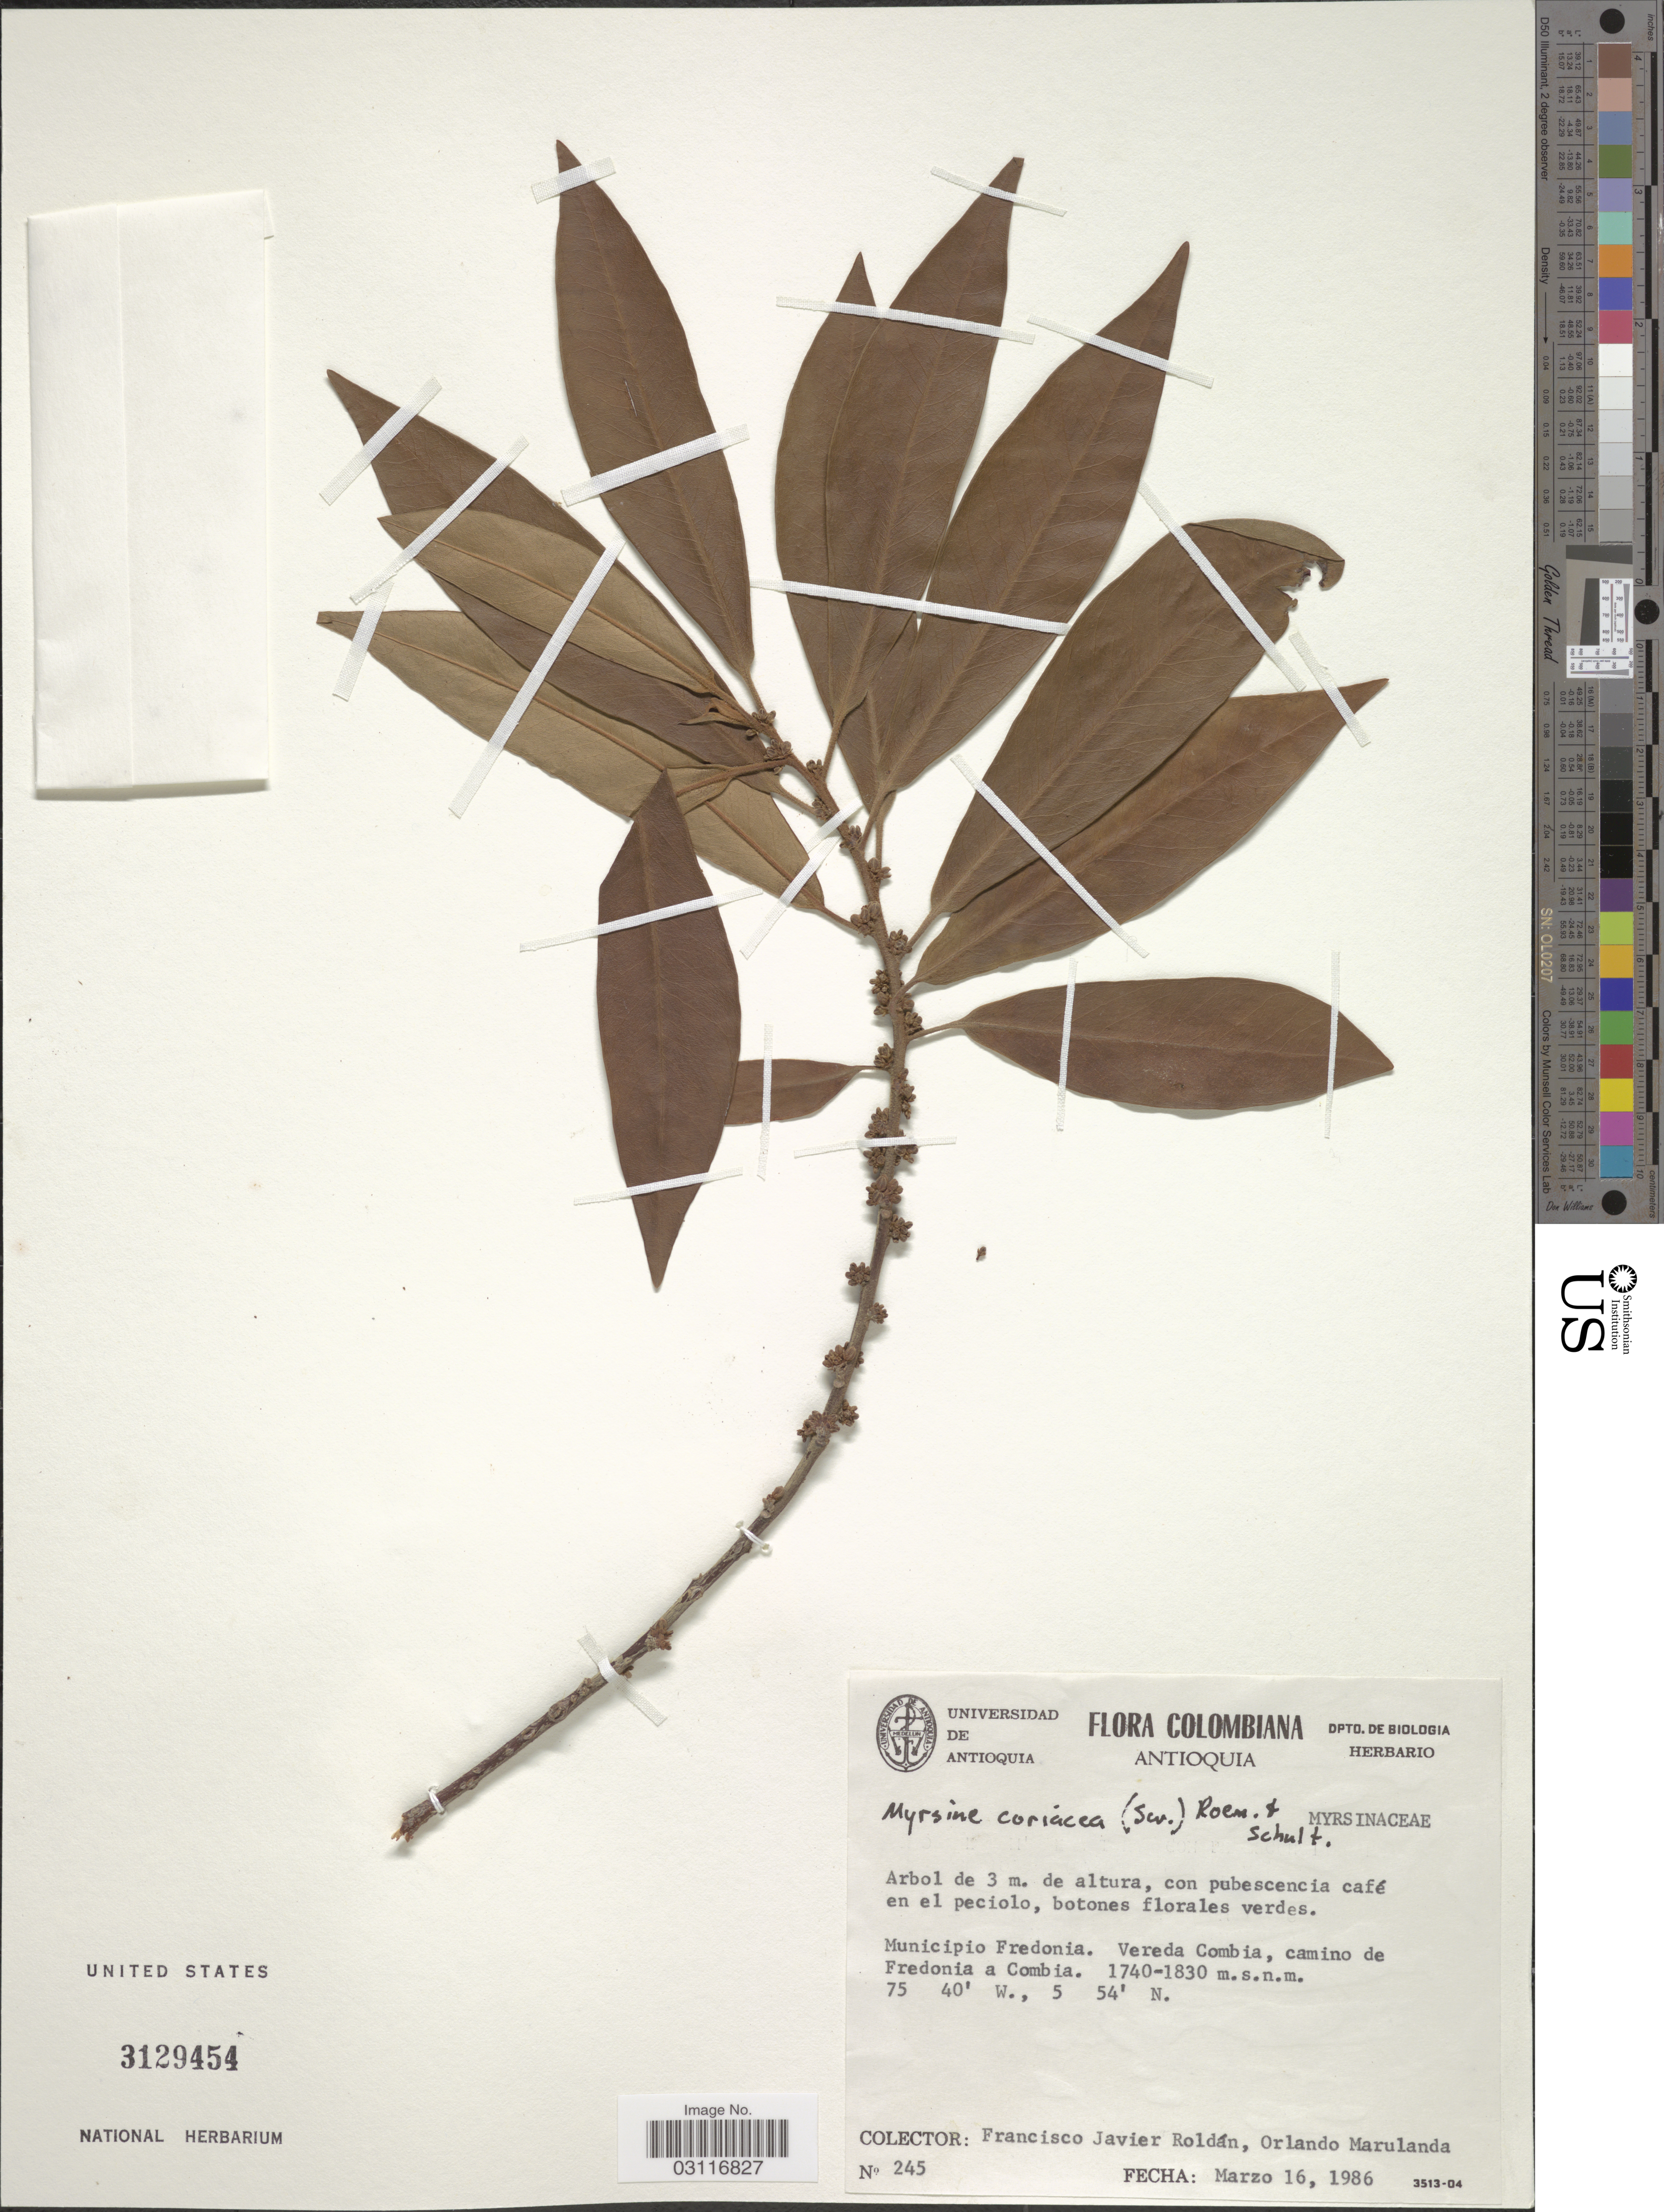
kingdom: Plantae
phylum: Tracheophyta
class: Magnoliopsida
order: Ericales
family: Primulaceae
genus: Myrsine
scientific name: Myrsine coriacea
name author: (Sw.) R. Br. ex Roem. & Schult.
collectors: F. J. Roldán & O. Marulanda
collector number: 245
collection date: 1986-03-16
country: Colombia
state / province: Antioquia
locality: Municipio Fredonia. Vereda Combia, camino de Fredonia a Combia.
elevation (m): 1740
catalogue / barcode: US 3129454